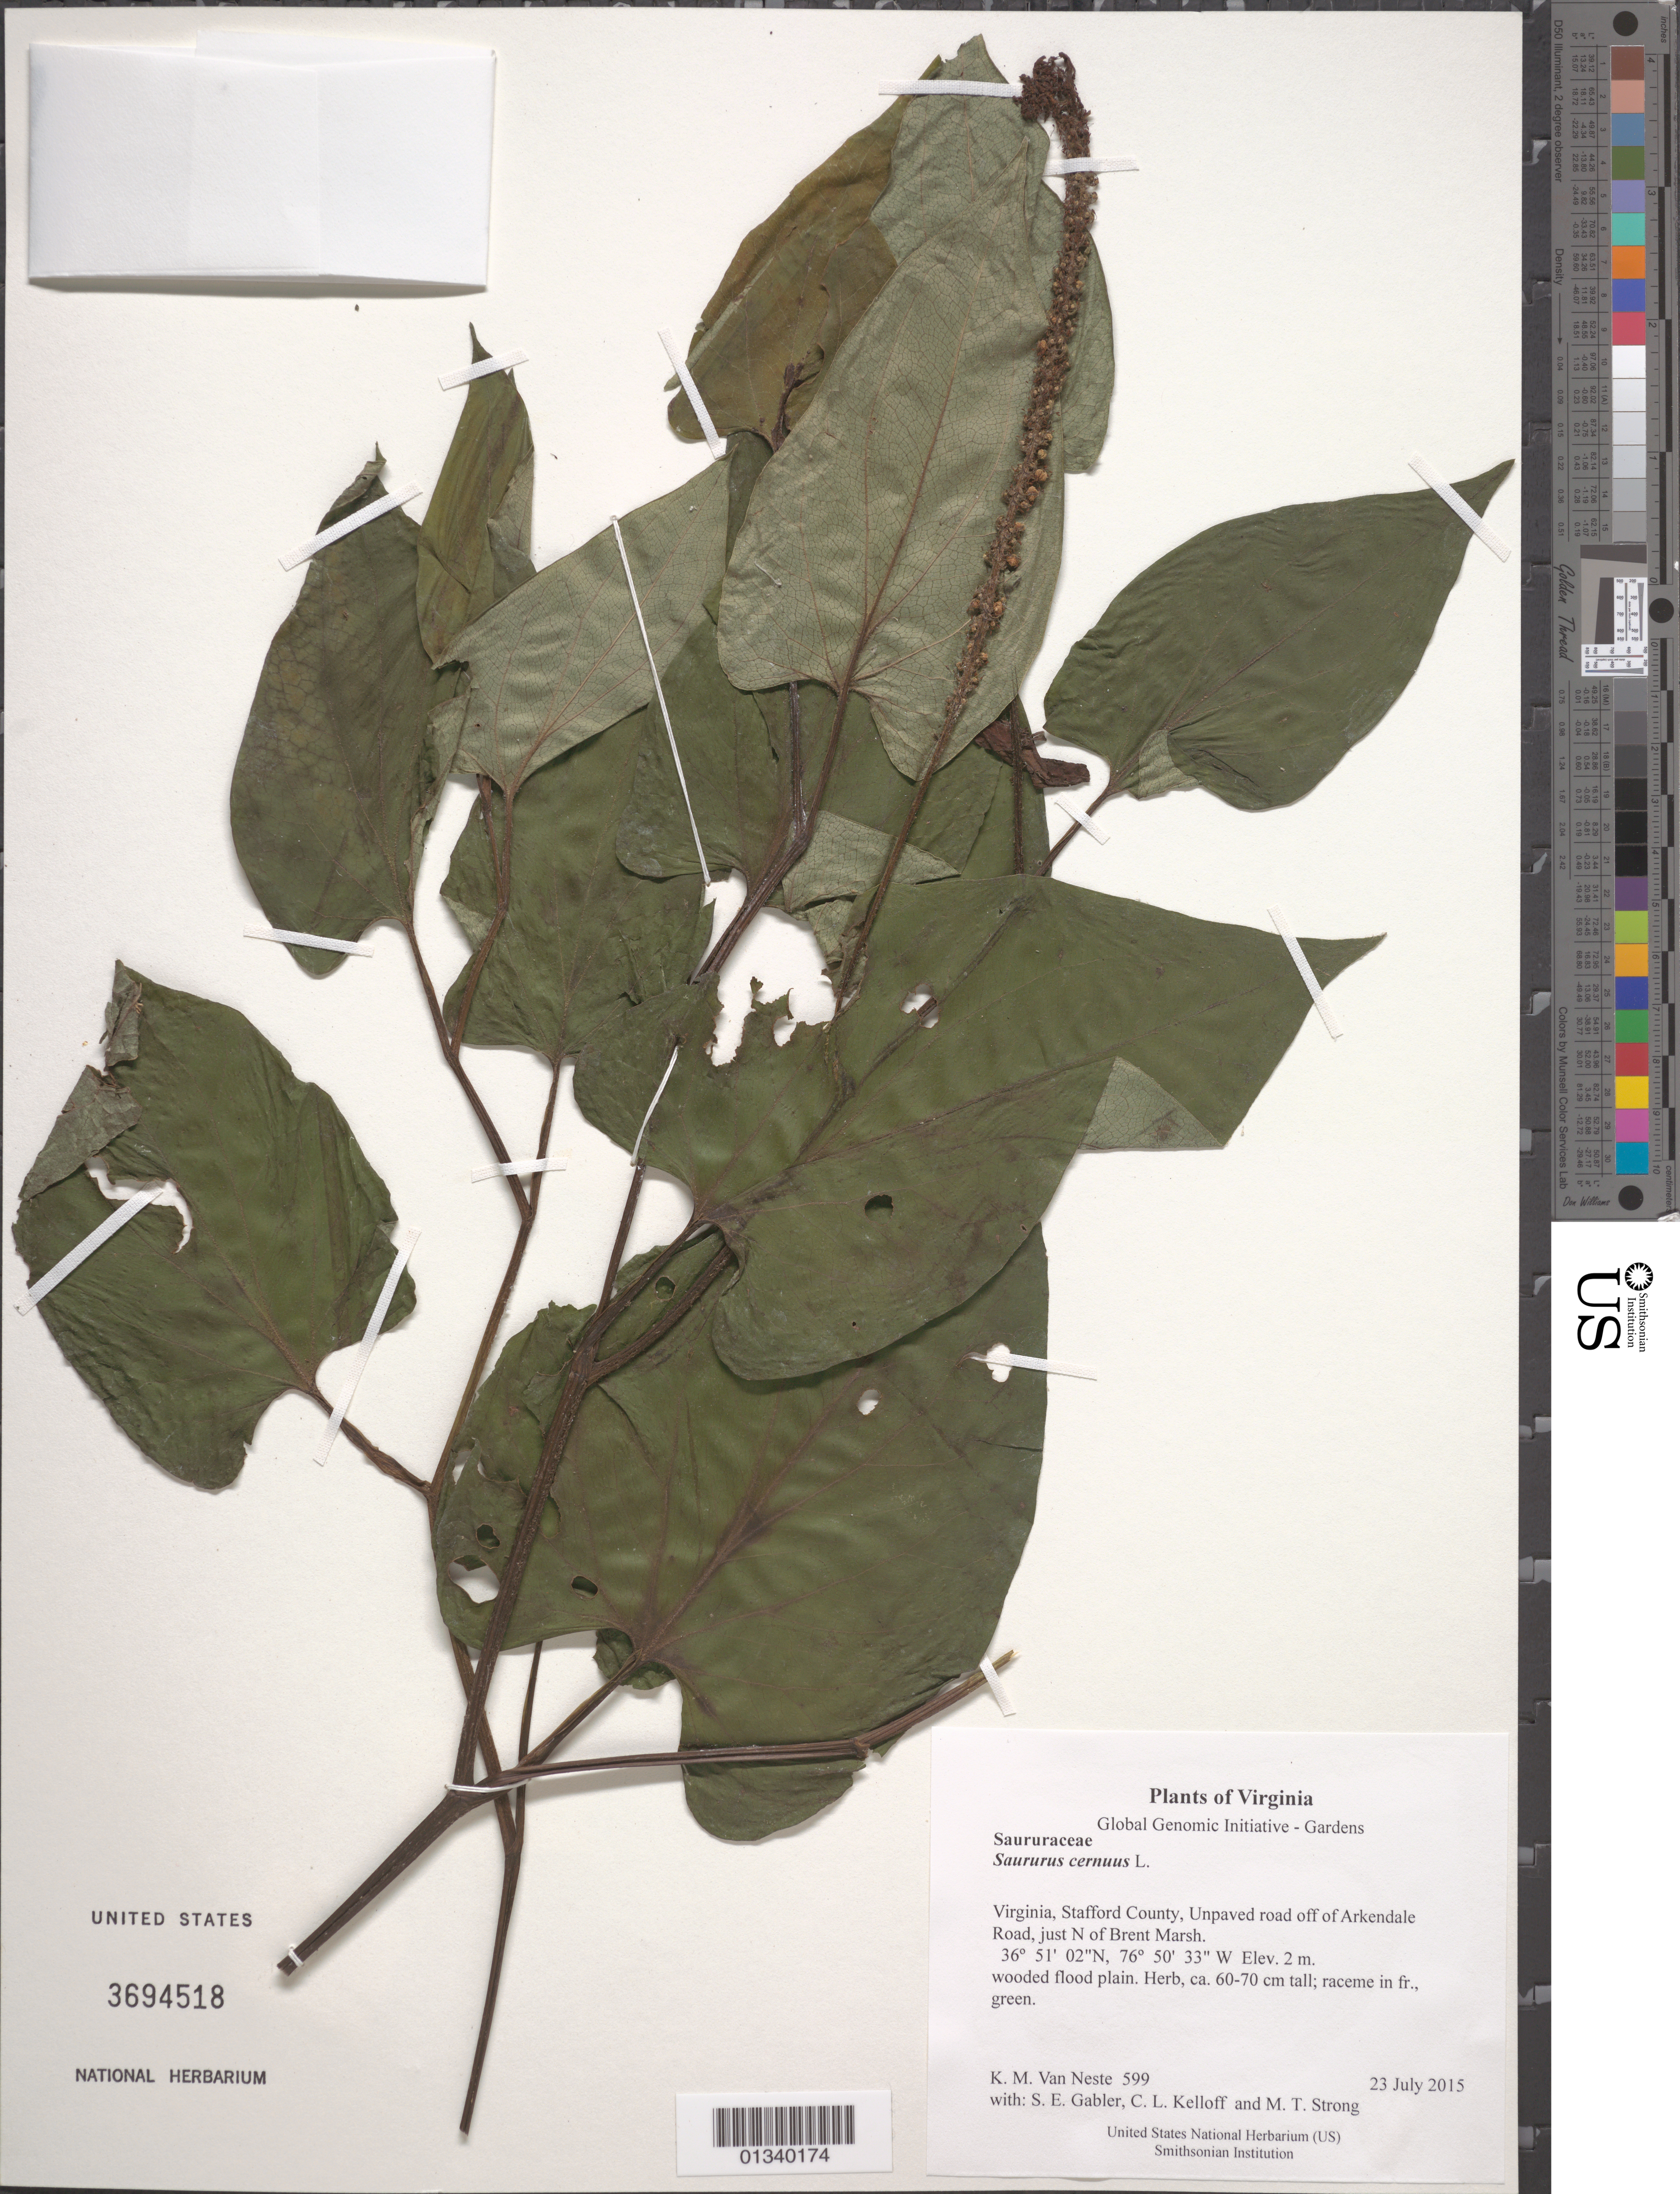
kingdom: Plantae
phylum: Tracheophyta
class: Magnoliopsida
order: Piperales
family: Saururaceae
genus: Saururus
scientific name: Saururus cernuus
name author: L.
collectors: K. M. Van Neste, S. E. Gabler, C. L. Kelloff & M. T. Strong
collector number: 599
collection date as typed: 23 July 2015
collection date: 2015-07-23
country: United States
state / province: Virginia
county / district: Stafford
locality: Unpaved road off of Arkendale Road, just N of Brent Marsh.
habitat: wooded flood plain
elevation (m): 2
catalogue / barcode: US 3694518